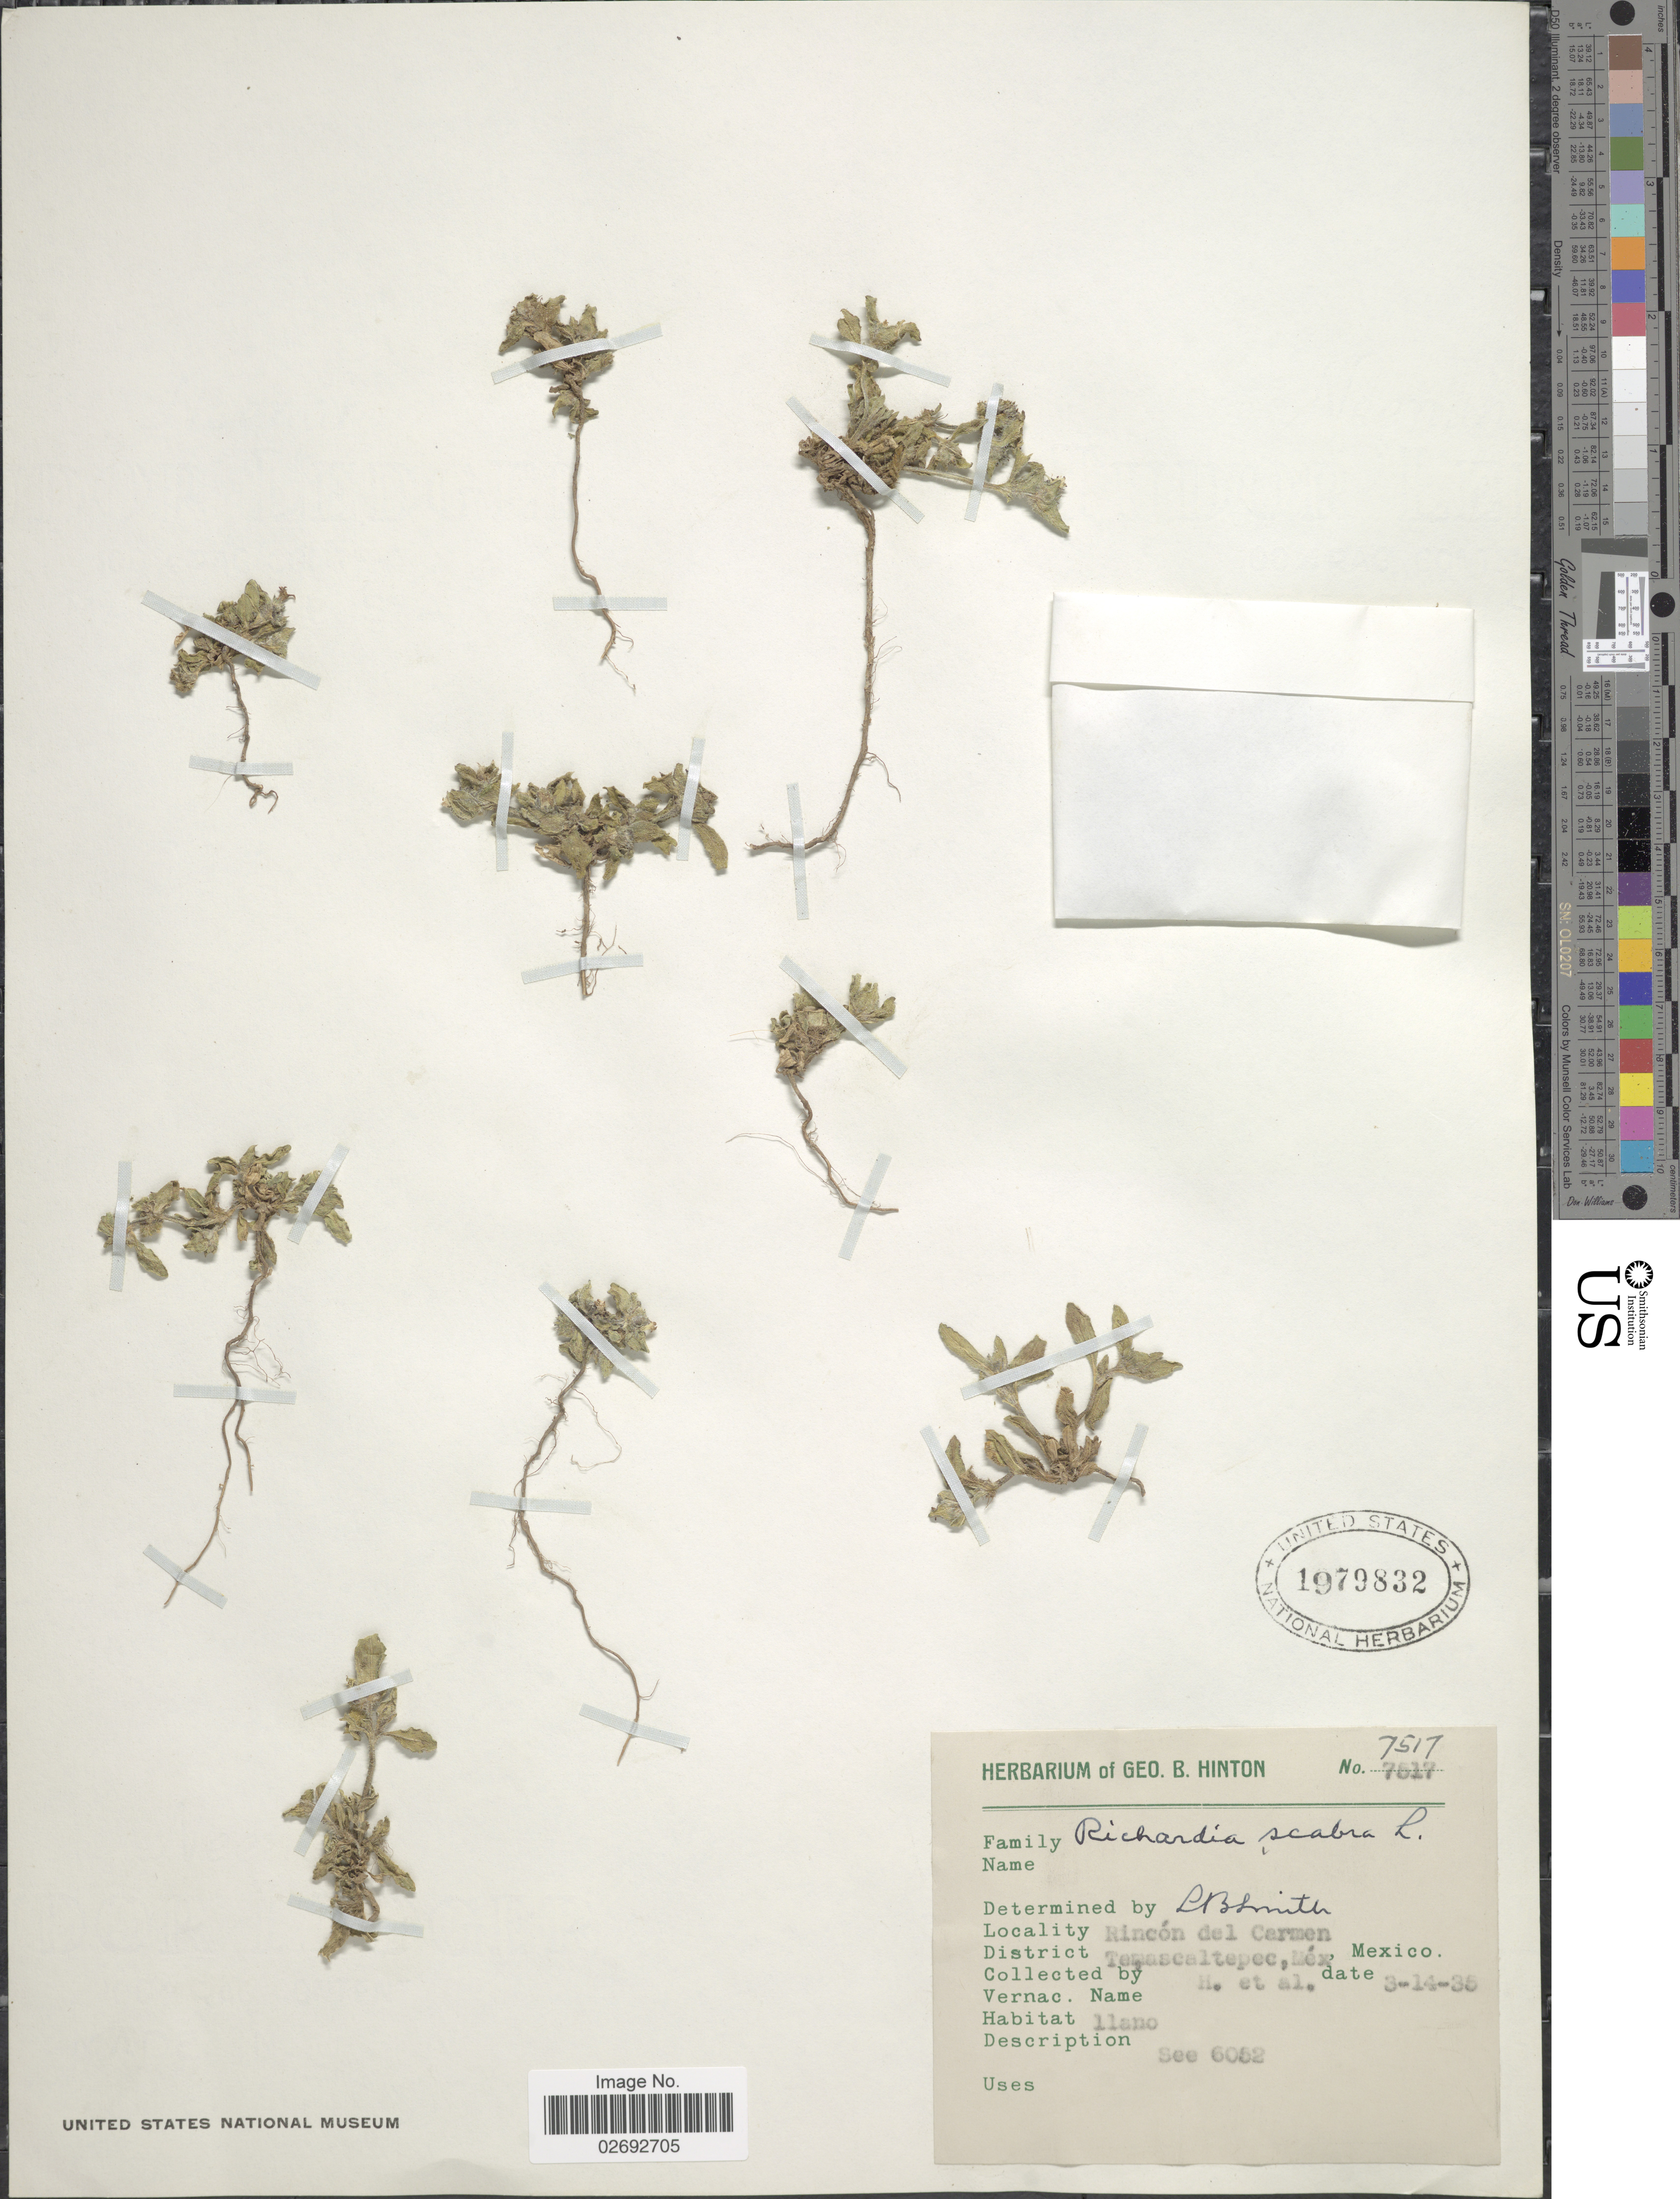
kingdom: Plantae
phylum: Tracheophyta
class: Magnoliopsida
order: Gentianales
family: Rubiaceae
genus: Richardia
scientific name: Richardia scabra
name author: L.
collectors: G. B. Hinton & et al.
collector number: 7517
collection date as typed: Transcribed d/m/y: 14/3/35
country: Mexico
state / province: México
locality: Rincon del Carmen, District Temascaltepec, Mex.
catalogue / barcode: US 1979832